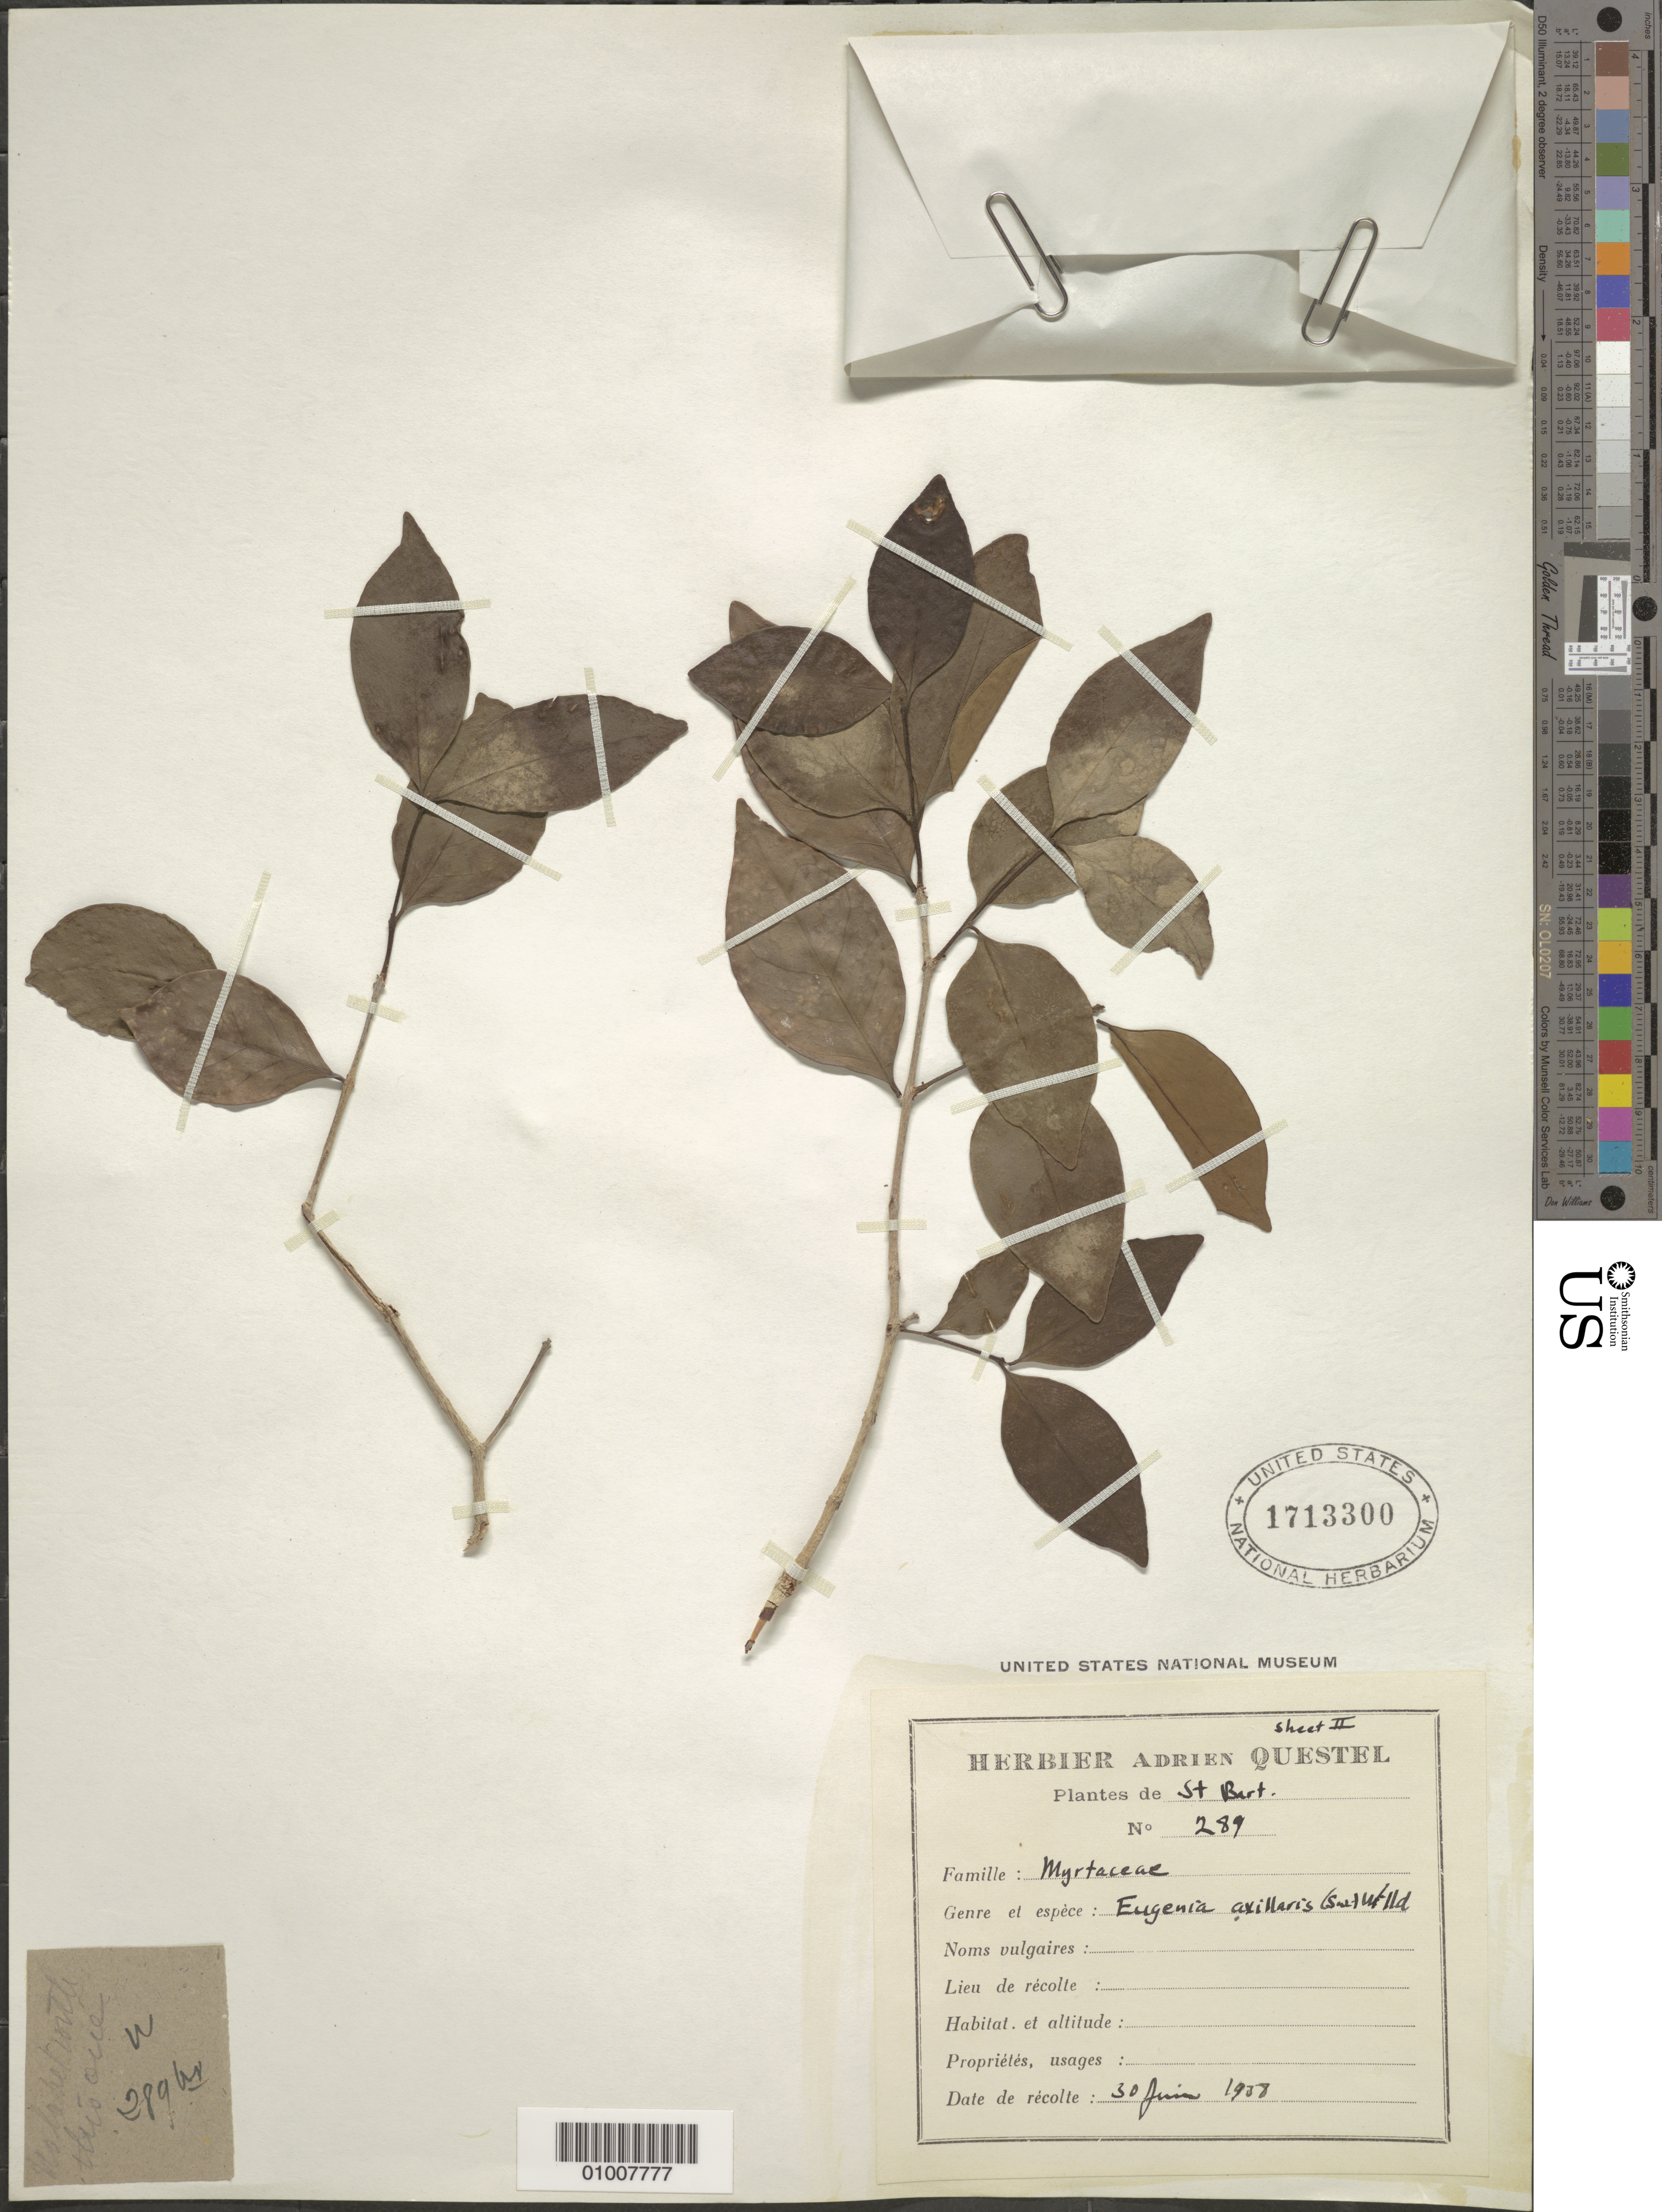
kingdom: Plantae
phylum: Tracheophyta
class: Magnoliopsida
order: Myrtales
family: Myrtaceae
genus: Eugenia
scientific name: Eugenia axillaris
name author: (Sw.) Willd.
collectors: A. Questel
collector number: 289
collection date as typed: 30 Jun 1938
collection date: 1938-06-30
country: Saint Barthélemy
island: St. Barthélemy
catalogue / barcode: US 1713300